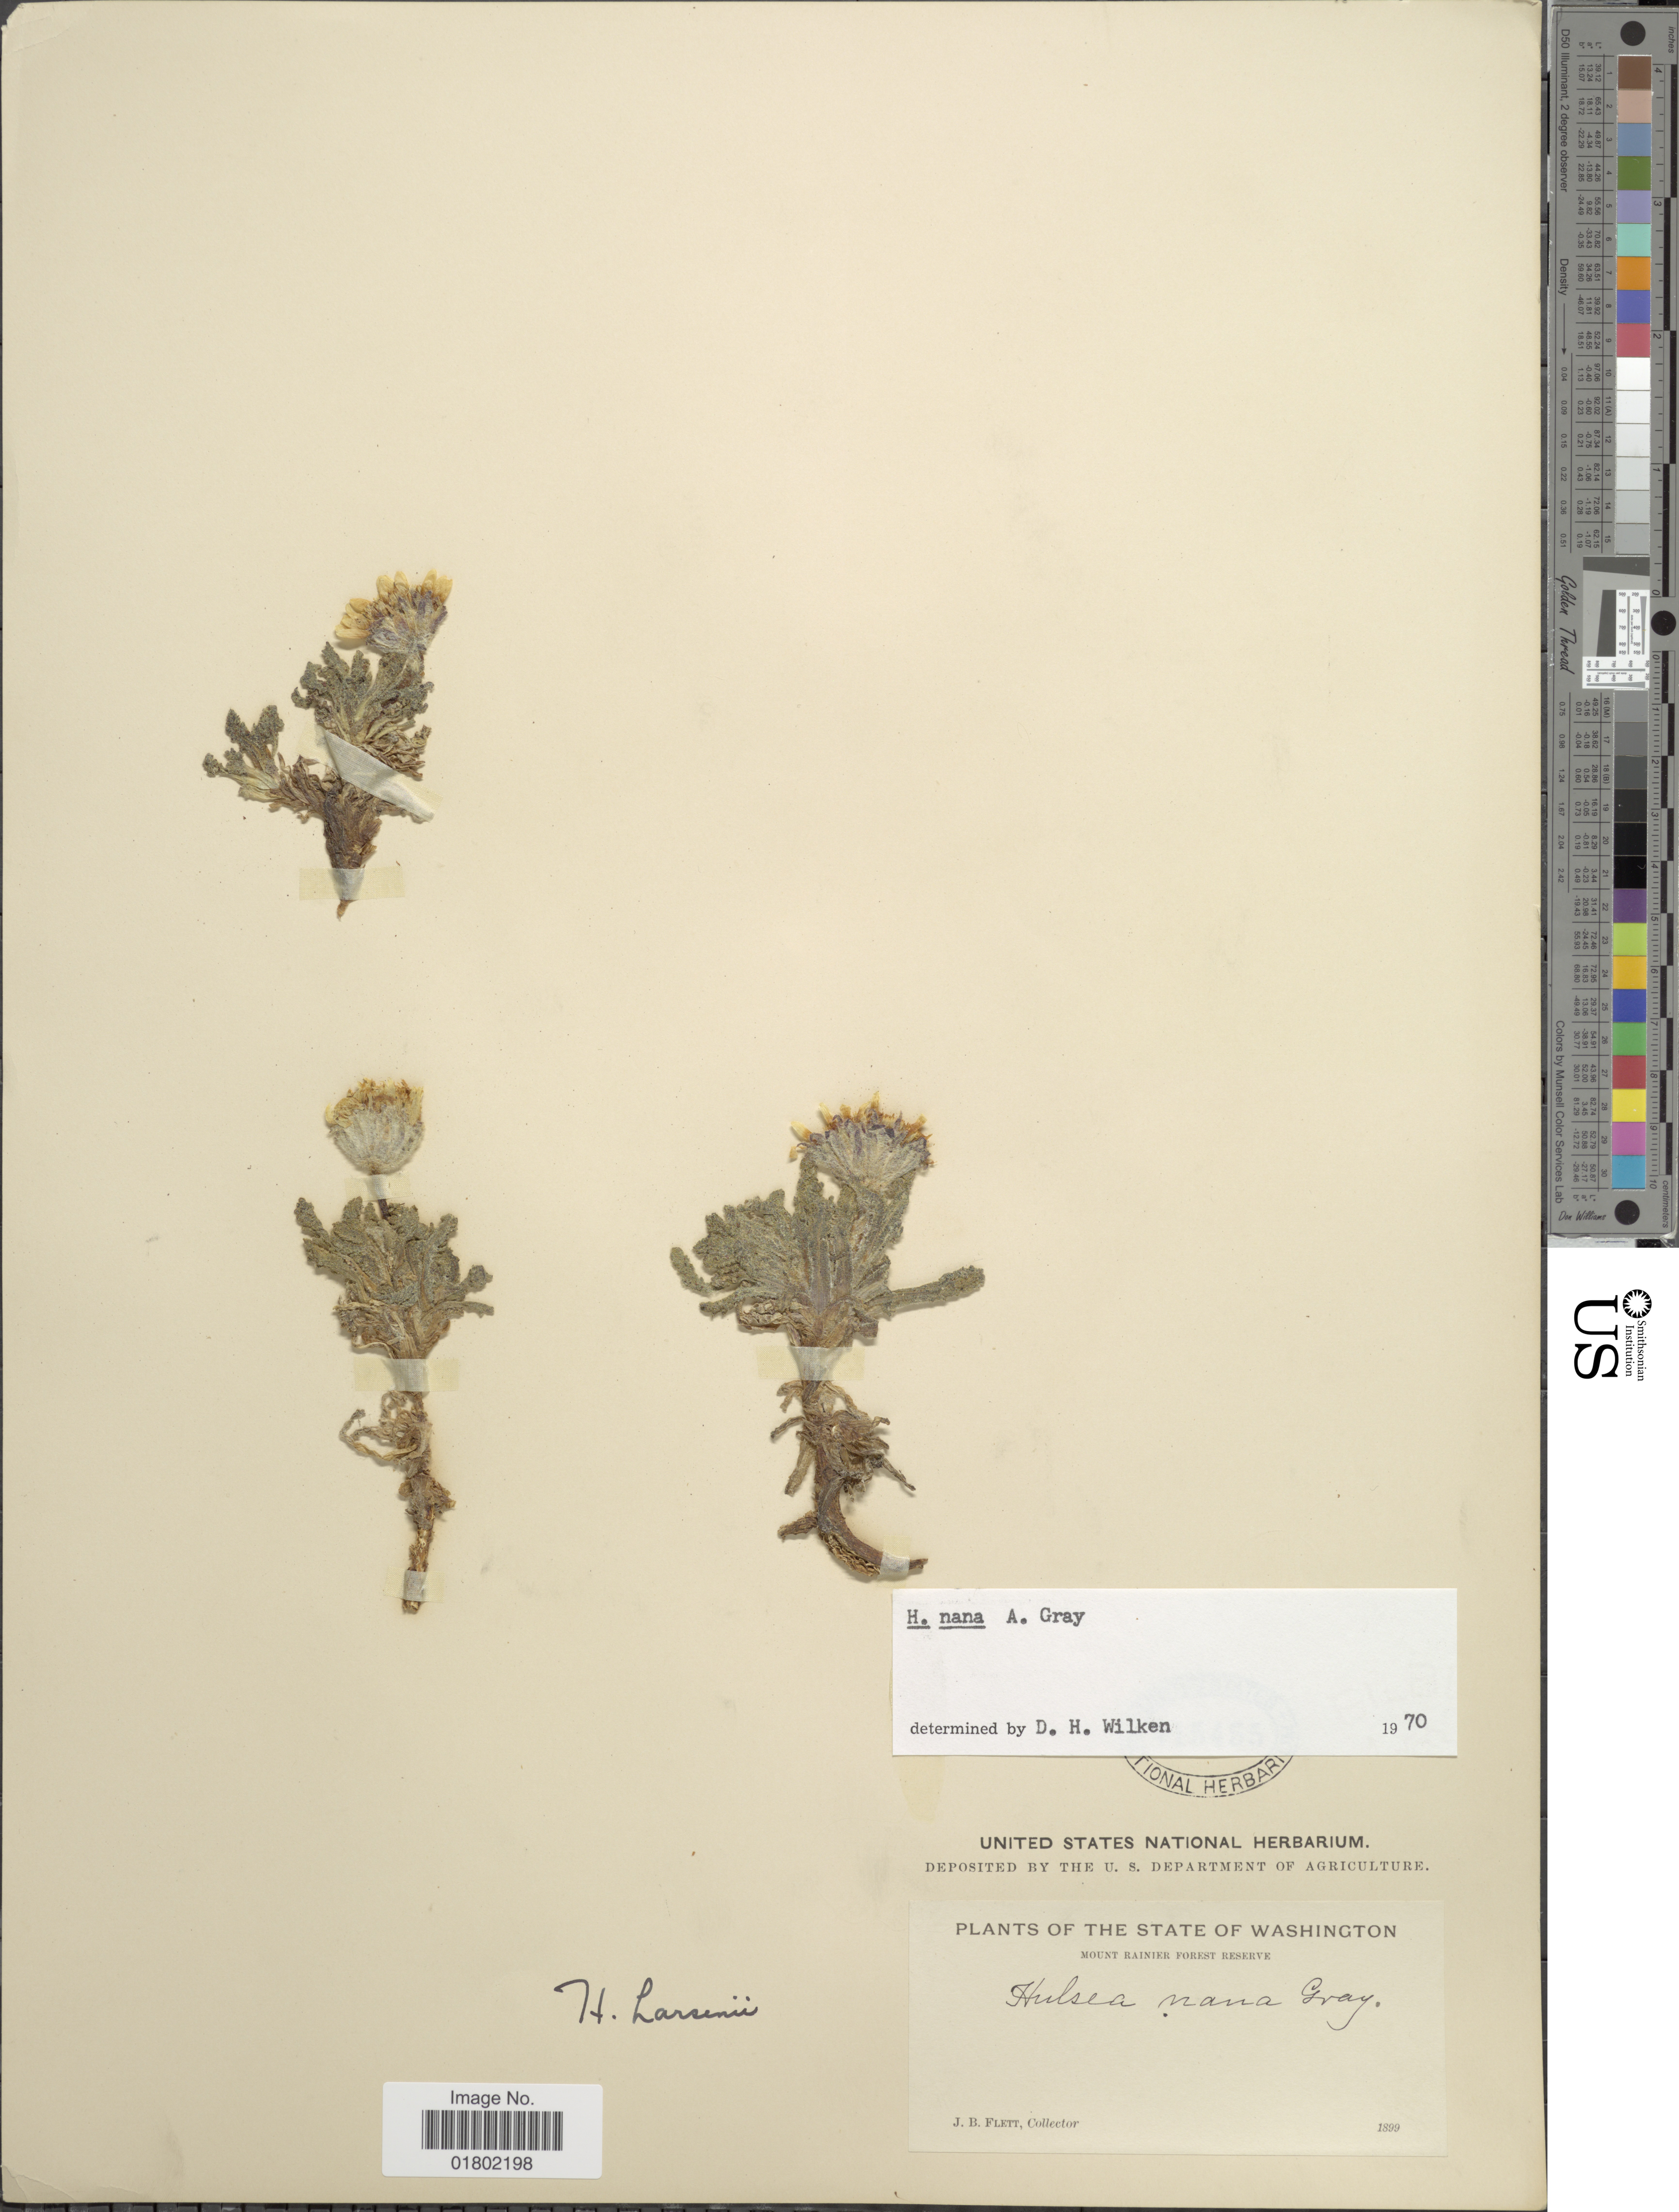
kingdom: Plantae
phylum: Tracheophyta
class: Magnoliopsida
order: Asterales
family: Asteraceae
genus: Hulsea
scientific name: Hulsea nana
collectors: J. Flett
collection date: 1899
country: United States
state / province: Washington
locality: Mount Rainier Forest Reserve